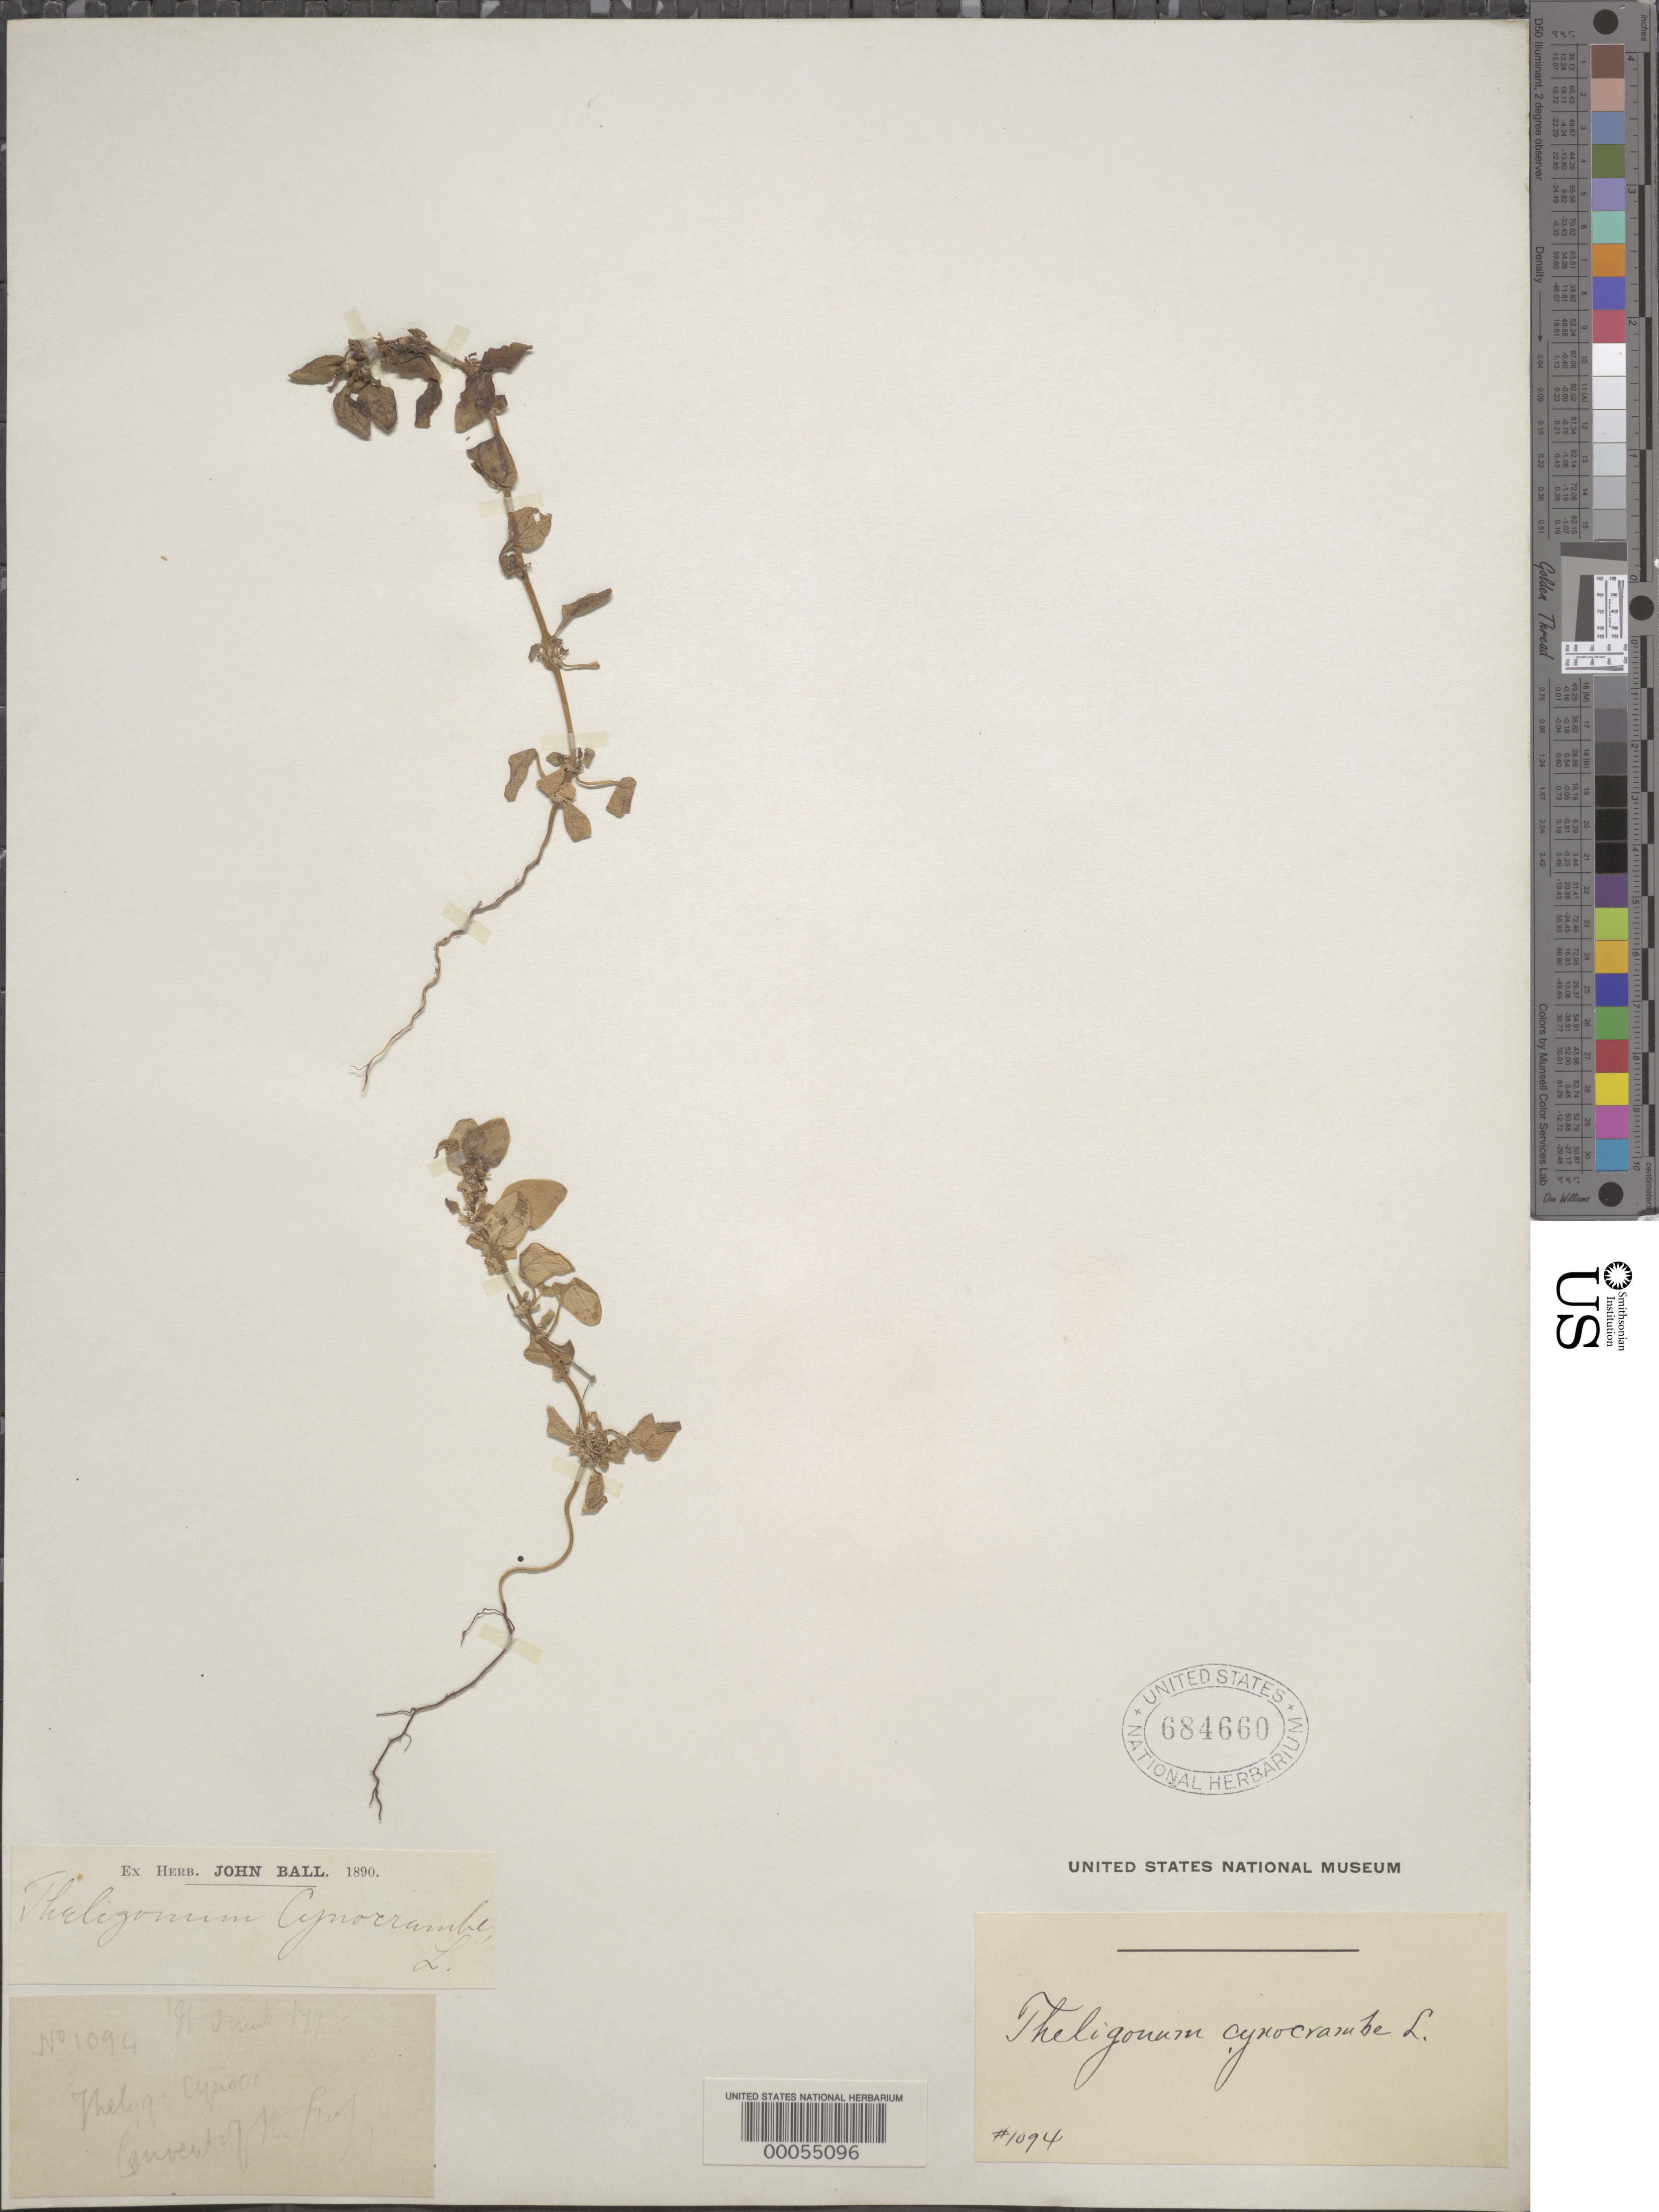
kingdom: Plantae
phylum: Tracheophyta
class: Magnoliopsida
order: Gentianales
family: Rubiaceae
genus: Theligonum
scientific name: Theligonum cynocrambe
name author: L.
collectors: Ex herb. Schimper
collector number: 1094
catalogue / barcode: US 684660